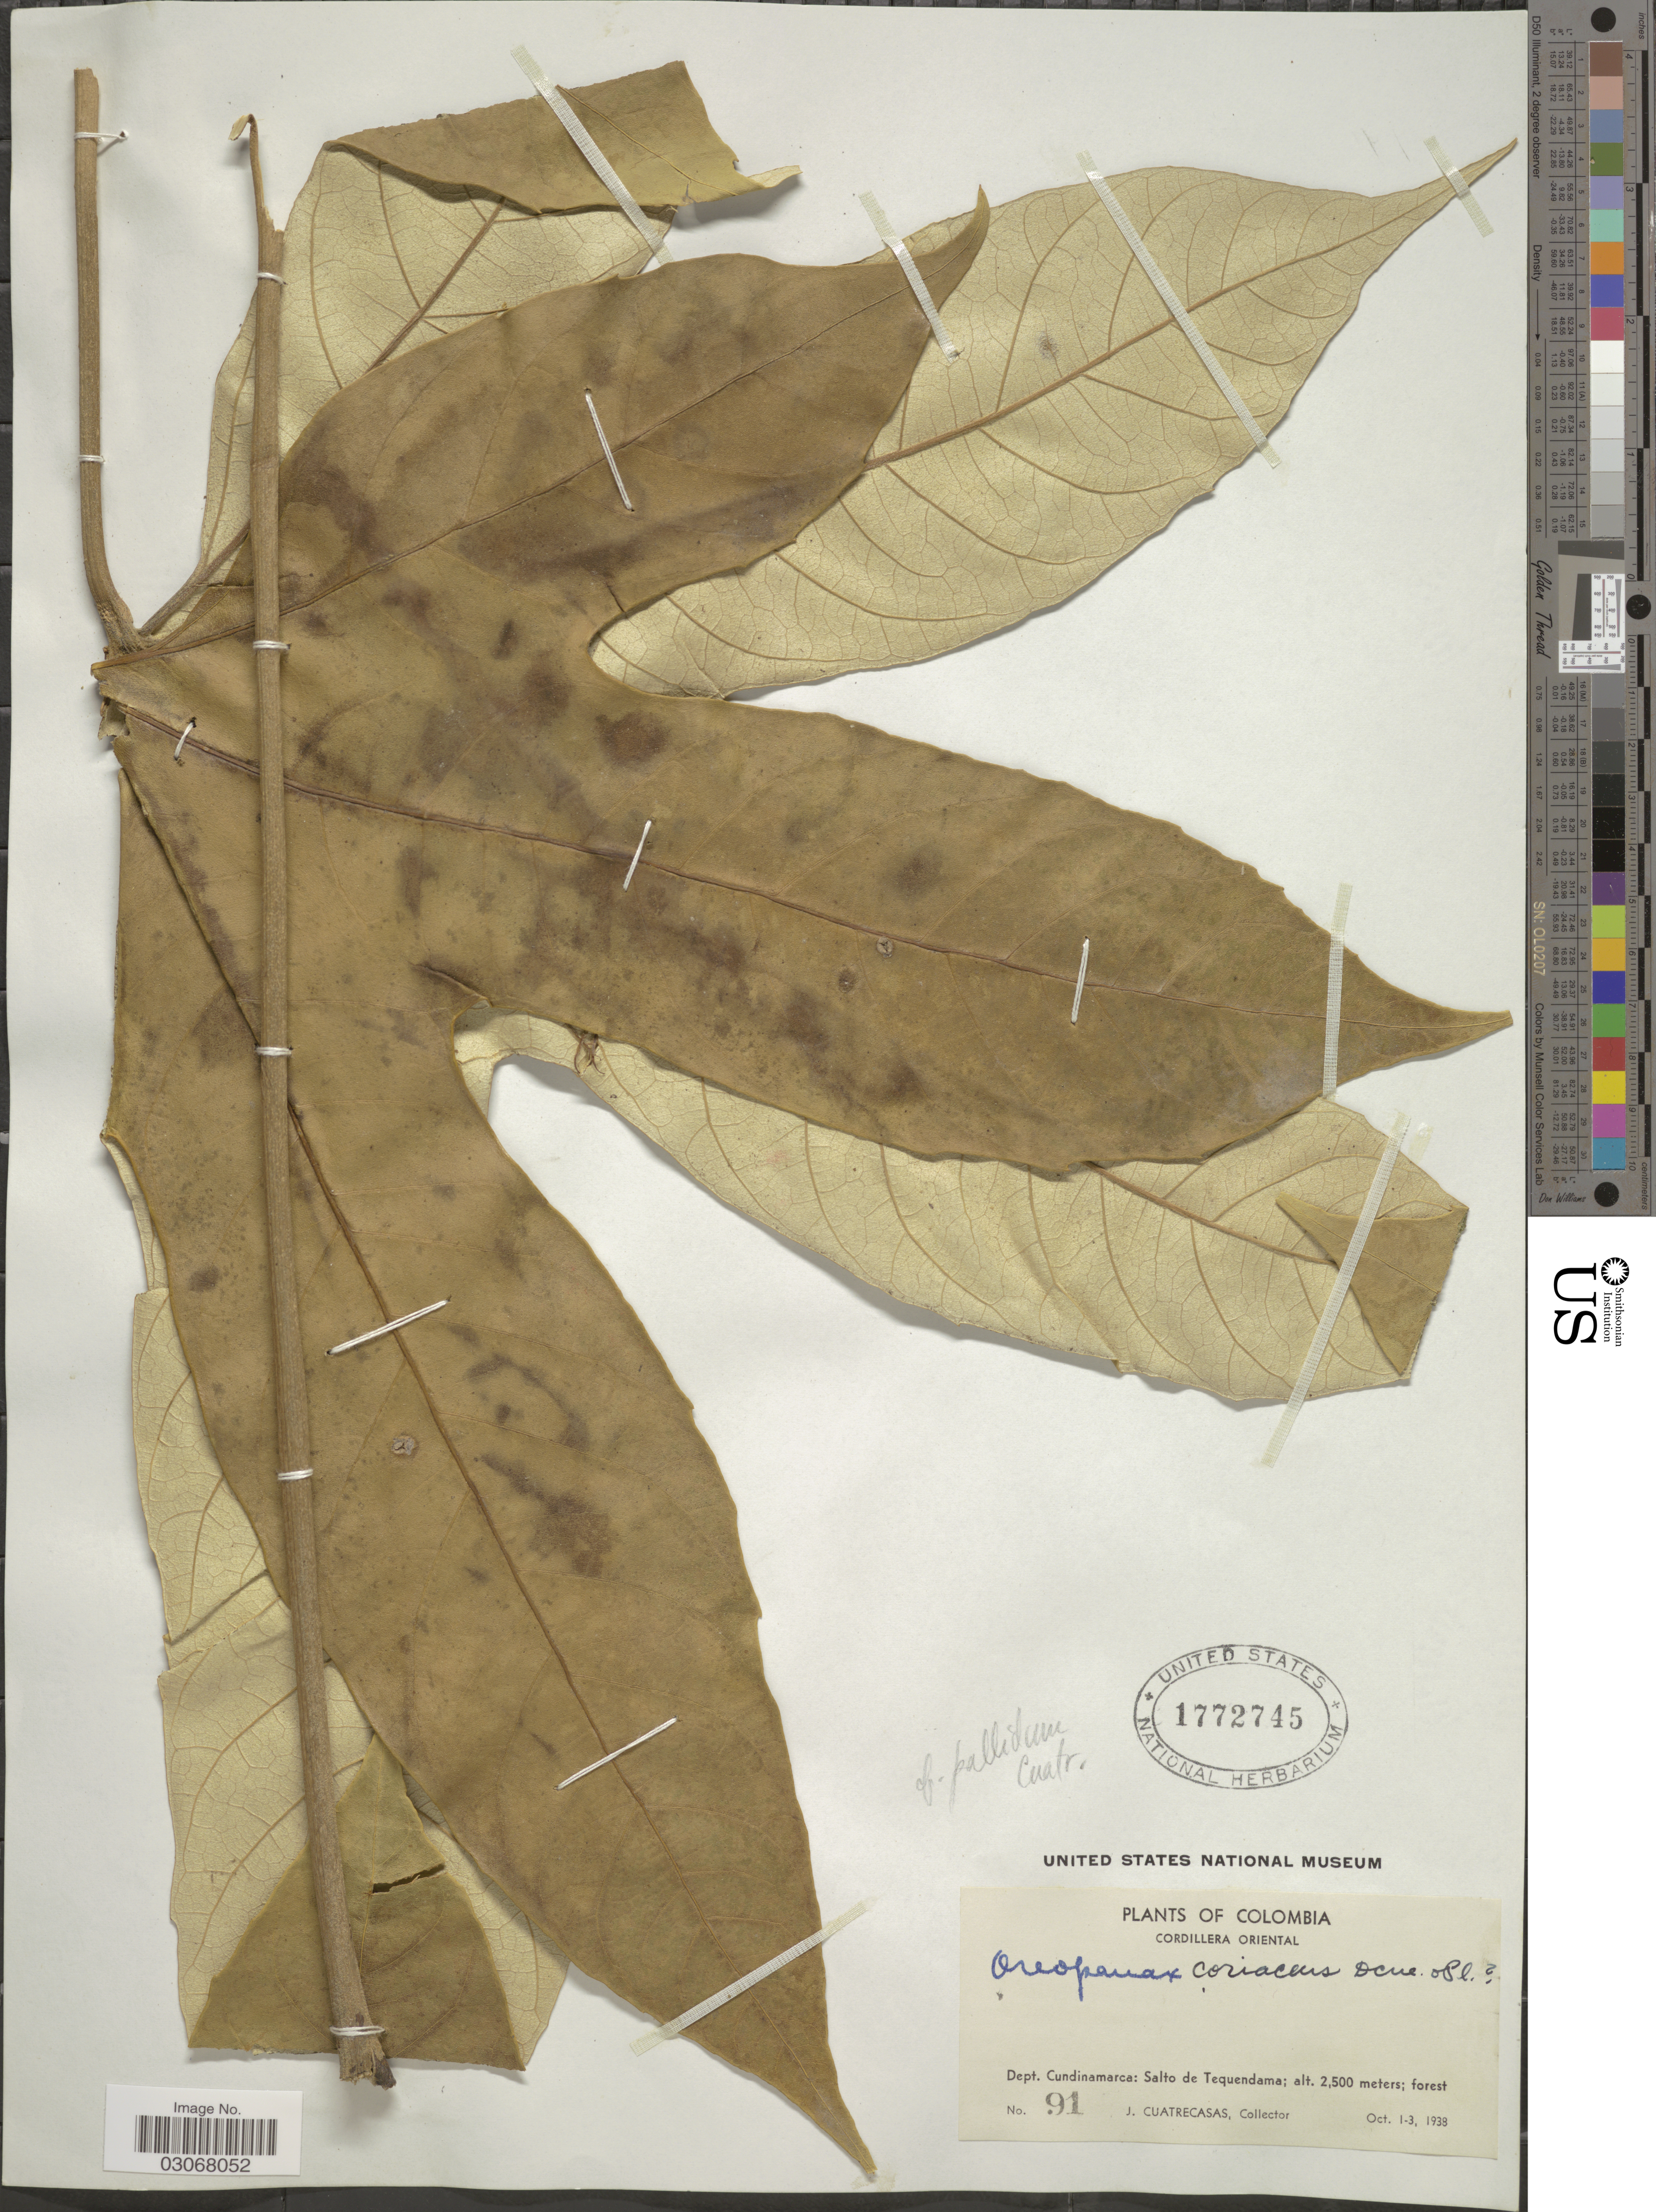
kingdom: Plantae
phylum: Tracheophyta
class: Magnoliopsida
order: Apiales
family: Araliaceae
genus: Oreopanax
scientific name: Oreopanax pallidus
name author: Cuatrec.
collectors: J. Cuatrecasas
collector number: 91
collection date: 1938-10-01/1938-10-03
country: Colombia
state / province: Cundinamarca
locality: Cordillera Oriental. Dept. Cundinamarca: Salto de Tequendama.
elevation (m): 2500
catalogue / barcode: US 1772745